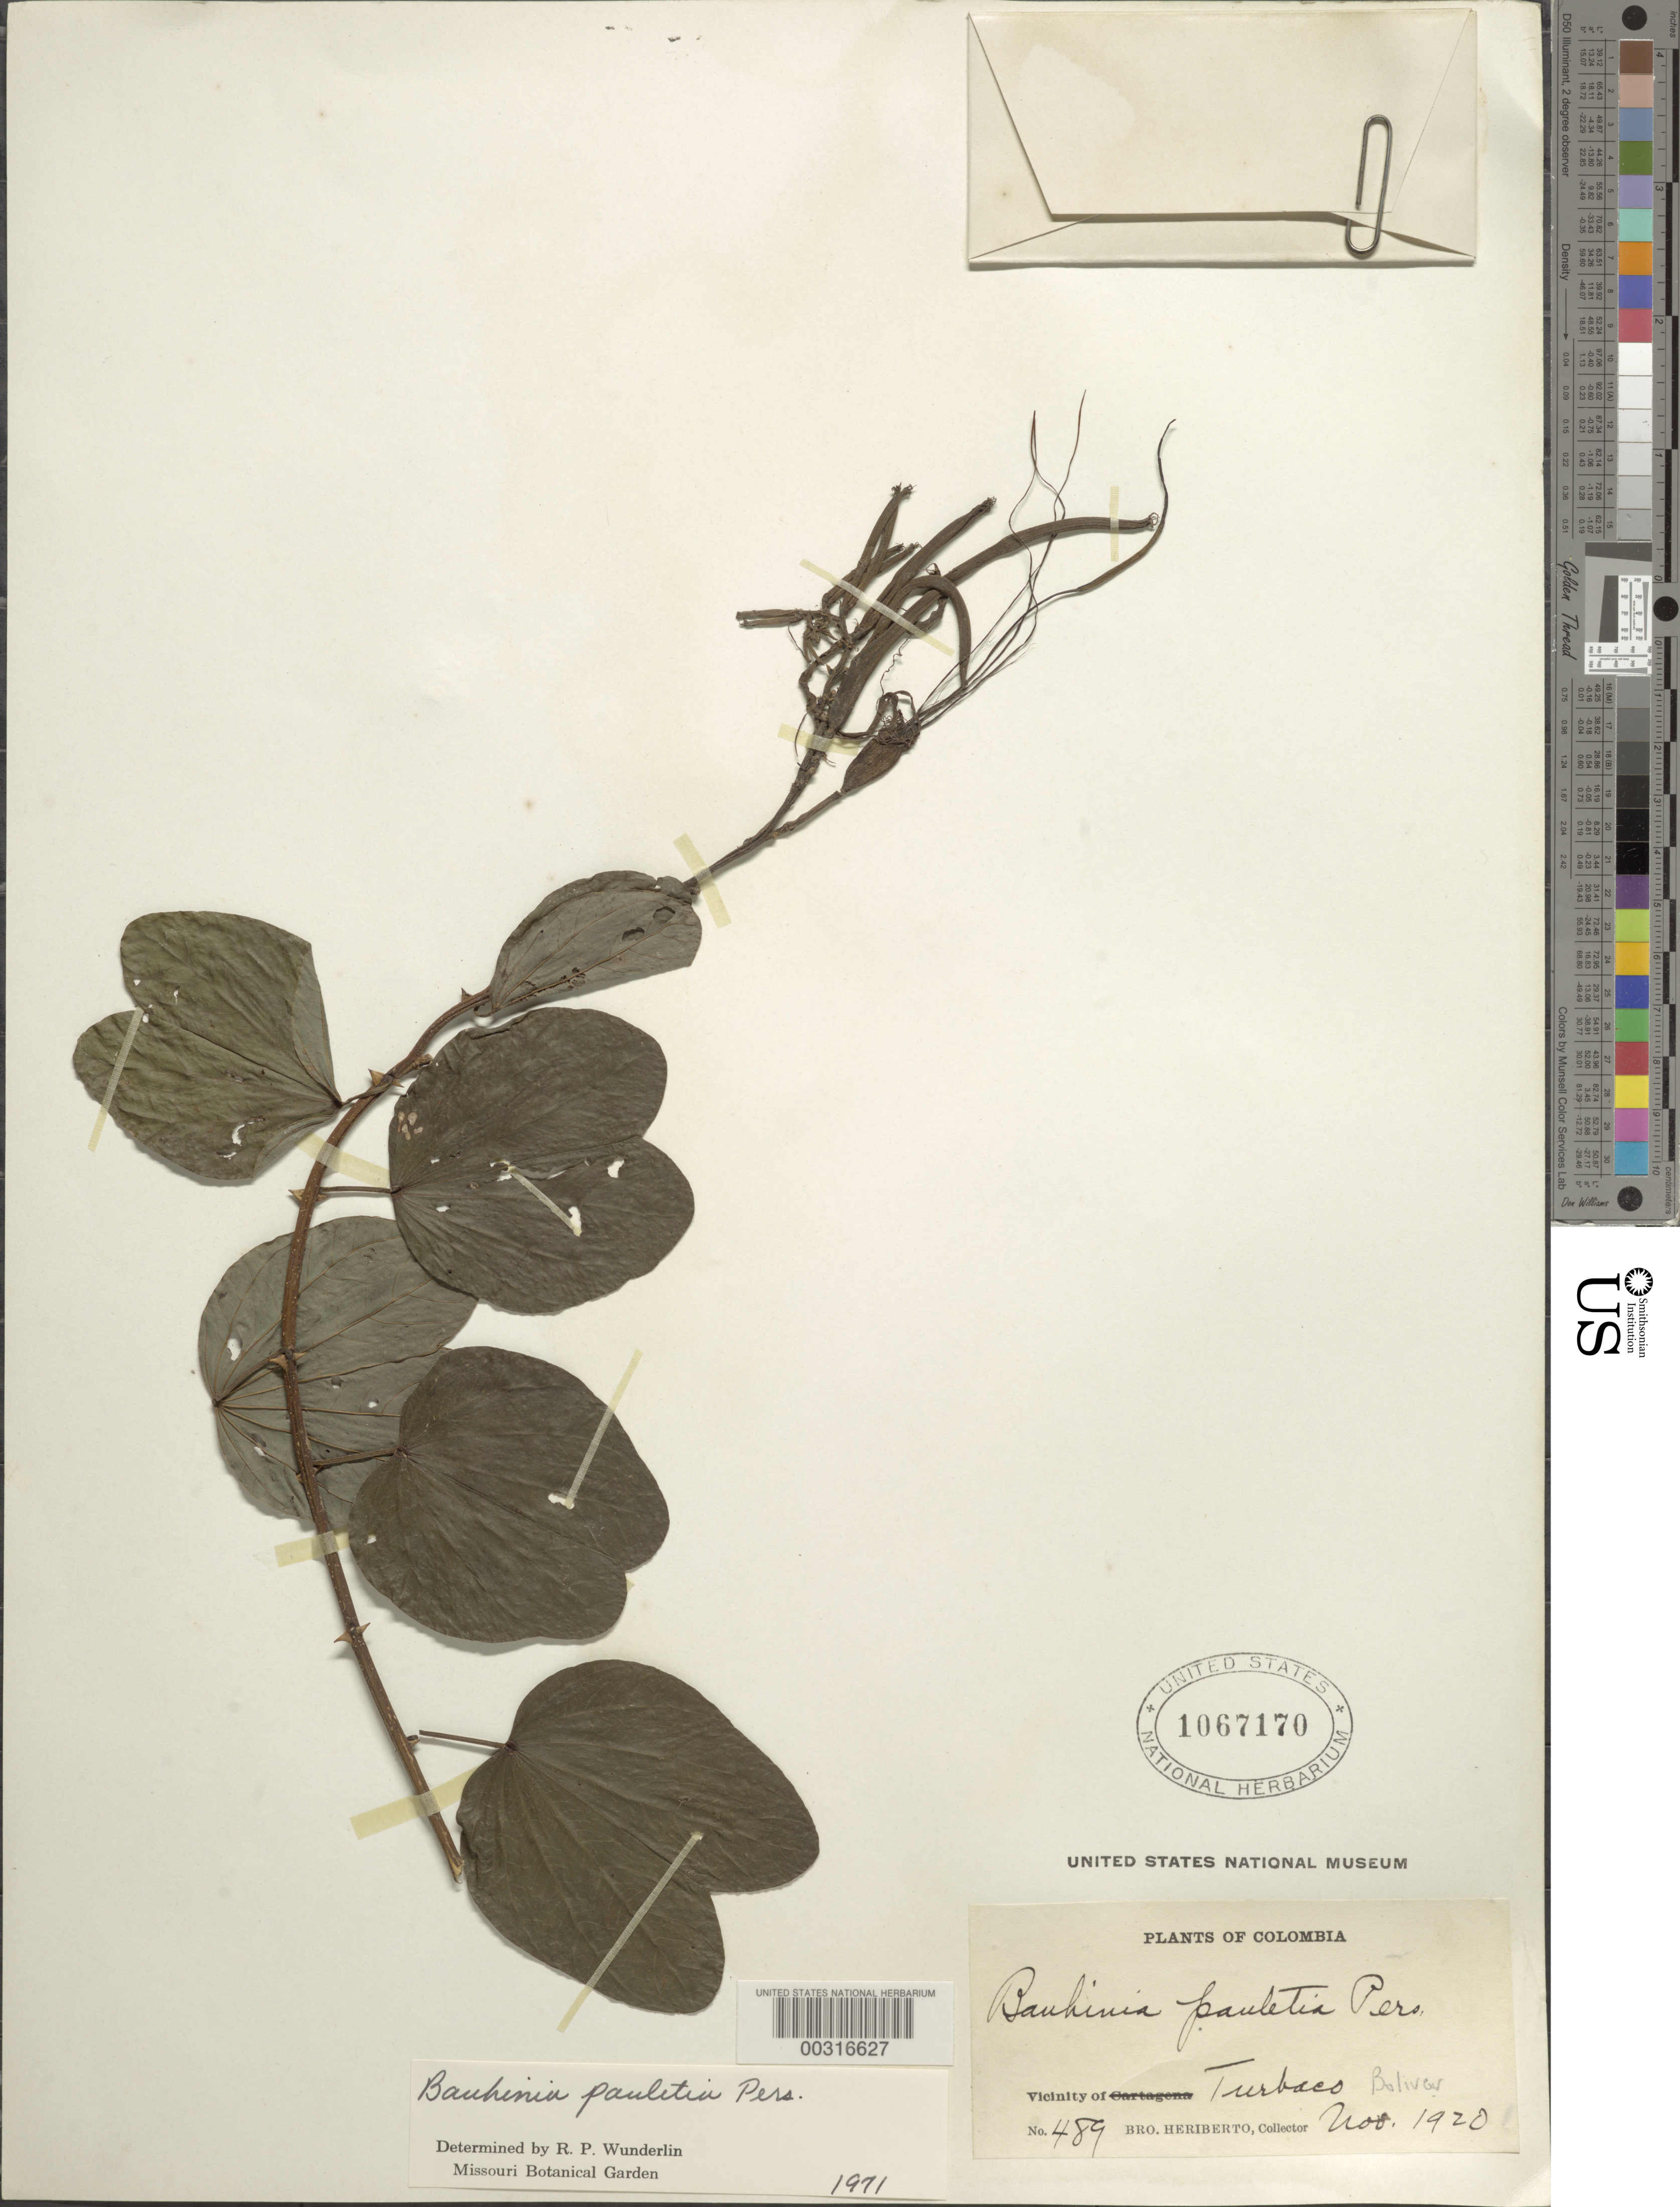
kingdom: Plantae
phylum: Tracheophyta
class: Magnoliopsida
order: Fabales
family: Fabaceae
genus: Bauhinia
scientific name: Bauhinia pauletia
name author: Pers.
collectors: B. Herbierto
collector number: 489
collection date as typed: Nov 1920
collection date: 1920-11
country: Colombia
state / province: Bolívar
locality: Vicinity of Turbaco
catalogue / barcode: US 1067170